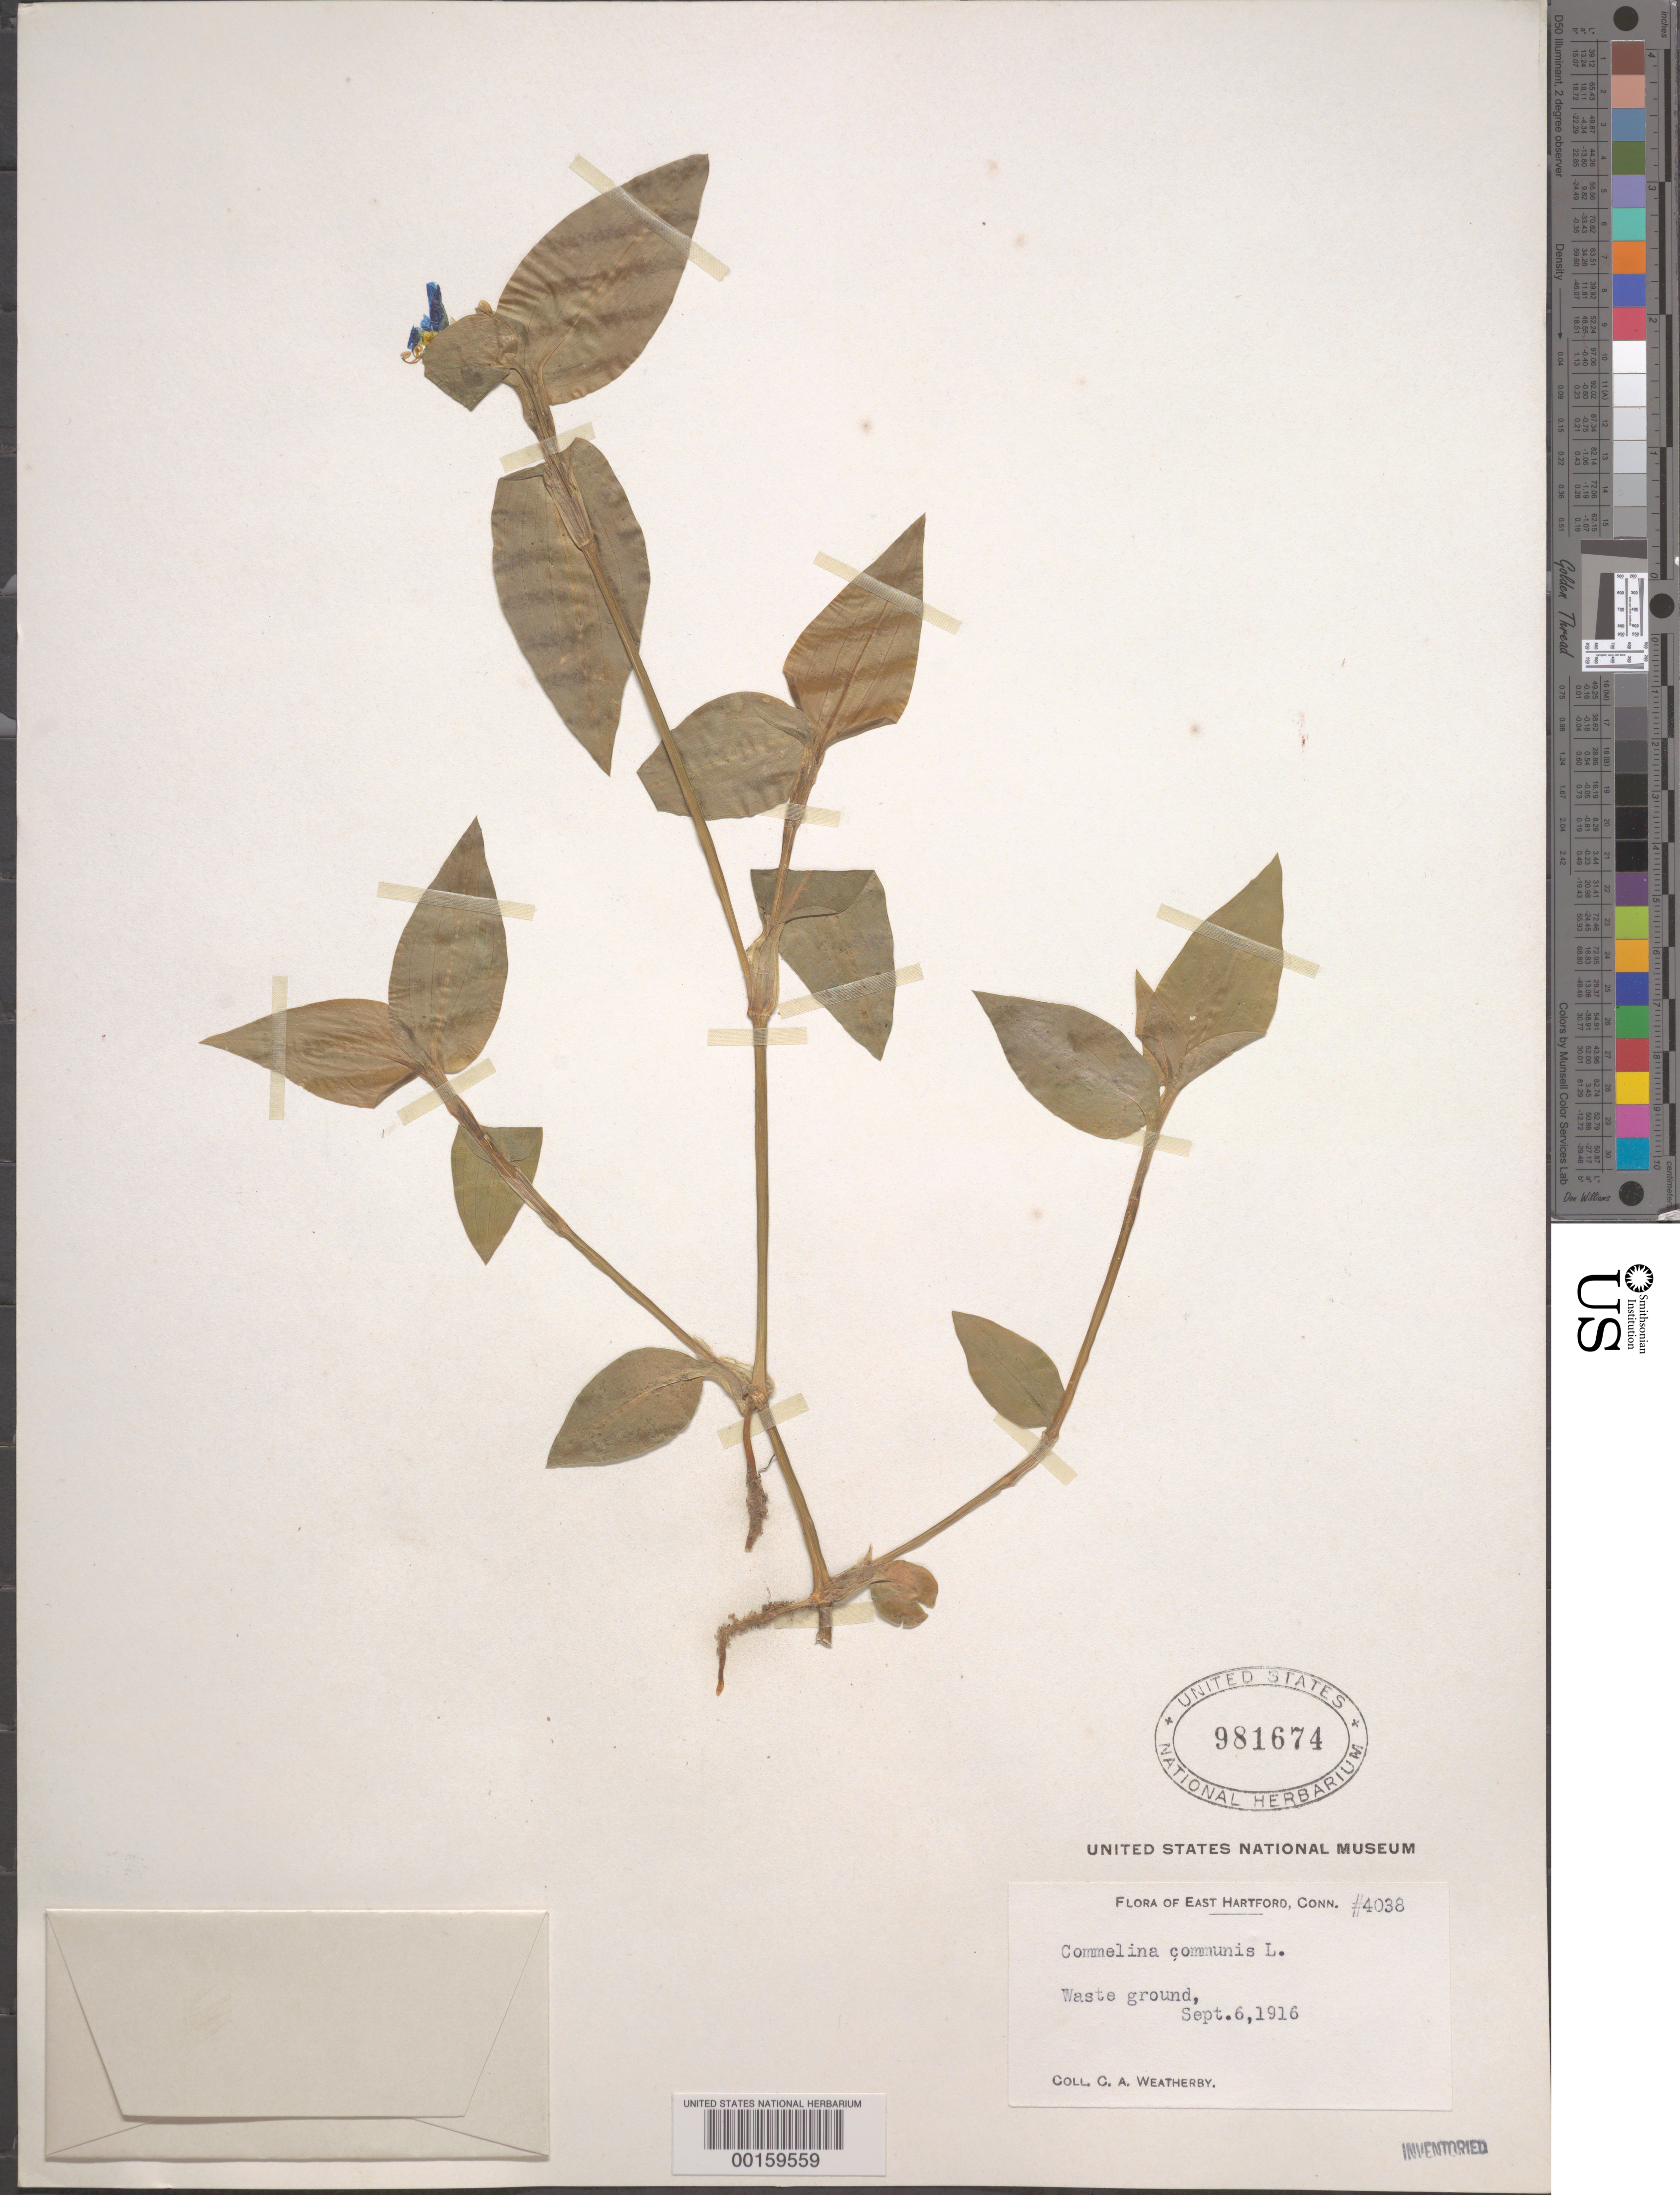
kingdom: Plantae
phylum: Tracheophyta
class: Liliopsida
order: Commelinales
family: Commelinaceae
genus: Commelina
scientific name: Commelina communis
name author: L.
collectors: C. A. Weatherby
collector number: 4038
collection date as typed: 06 Sep 1916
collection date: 1916-09-06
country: United States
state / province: Connecticut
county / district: Hartford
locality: East hartford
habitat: Waste ground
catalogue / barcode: US 981674